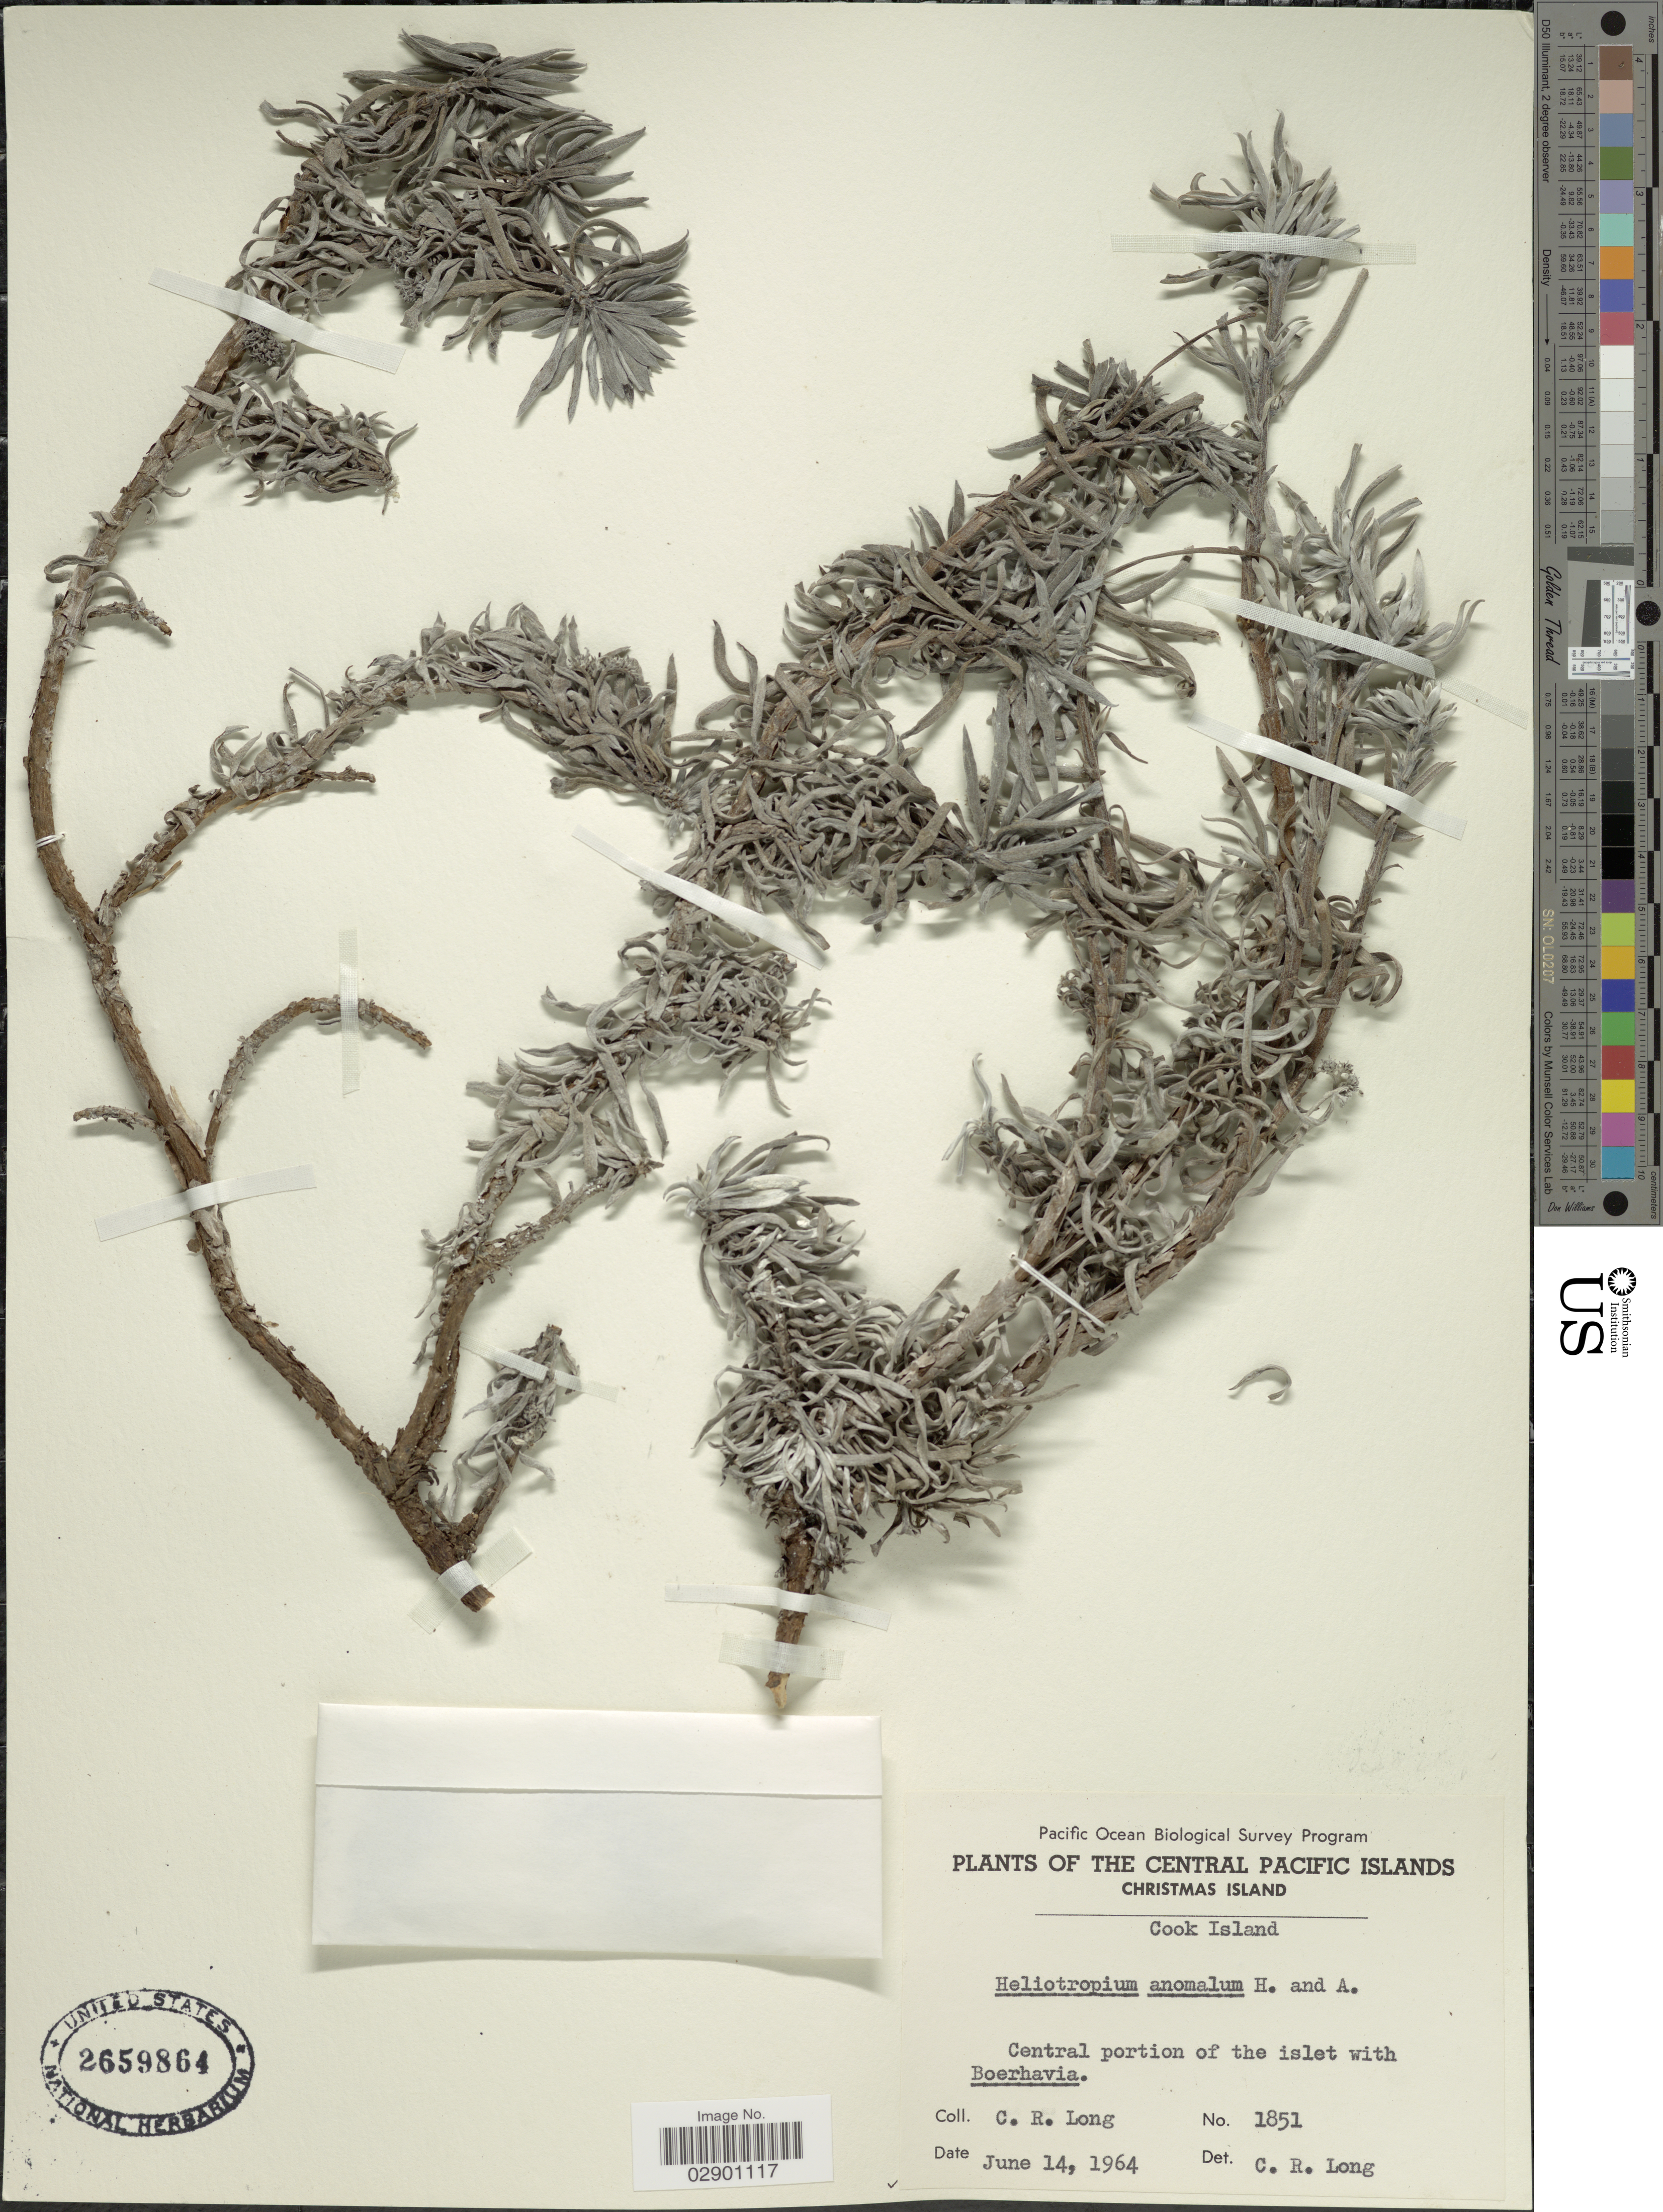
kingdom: Plantae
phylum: Tracheophyta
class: Magnoliopsida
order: Boraginales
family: Heliotropiaceae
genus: Heliotropium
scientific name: Heliotropium anomalum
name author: Hook. & Arn.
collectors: C. R. Long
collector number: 1851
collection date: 1964-06-14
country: Cook Islands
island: Cook Island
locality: The Central Pacific Islands. Cook Island. Central portion of the islet with Boerhavia.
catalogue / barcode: US 2659864